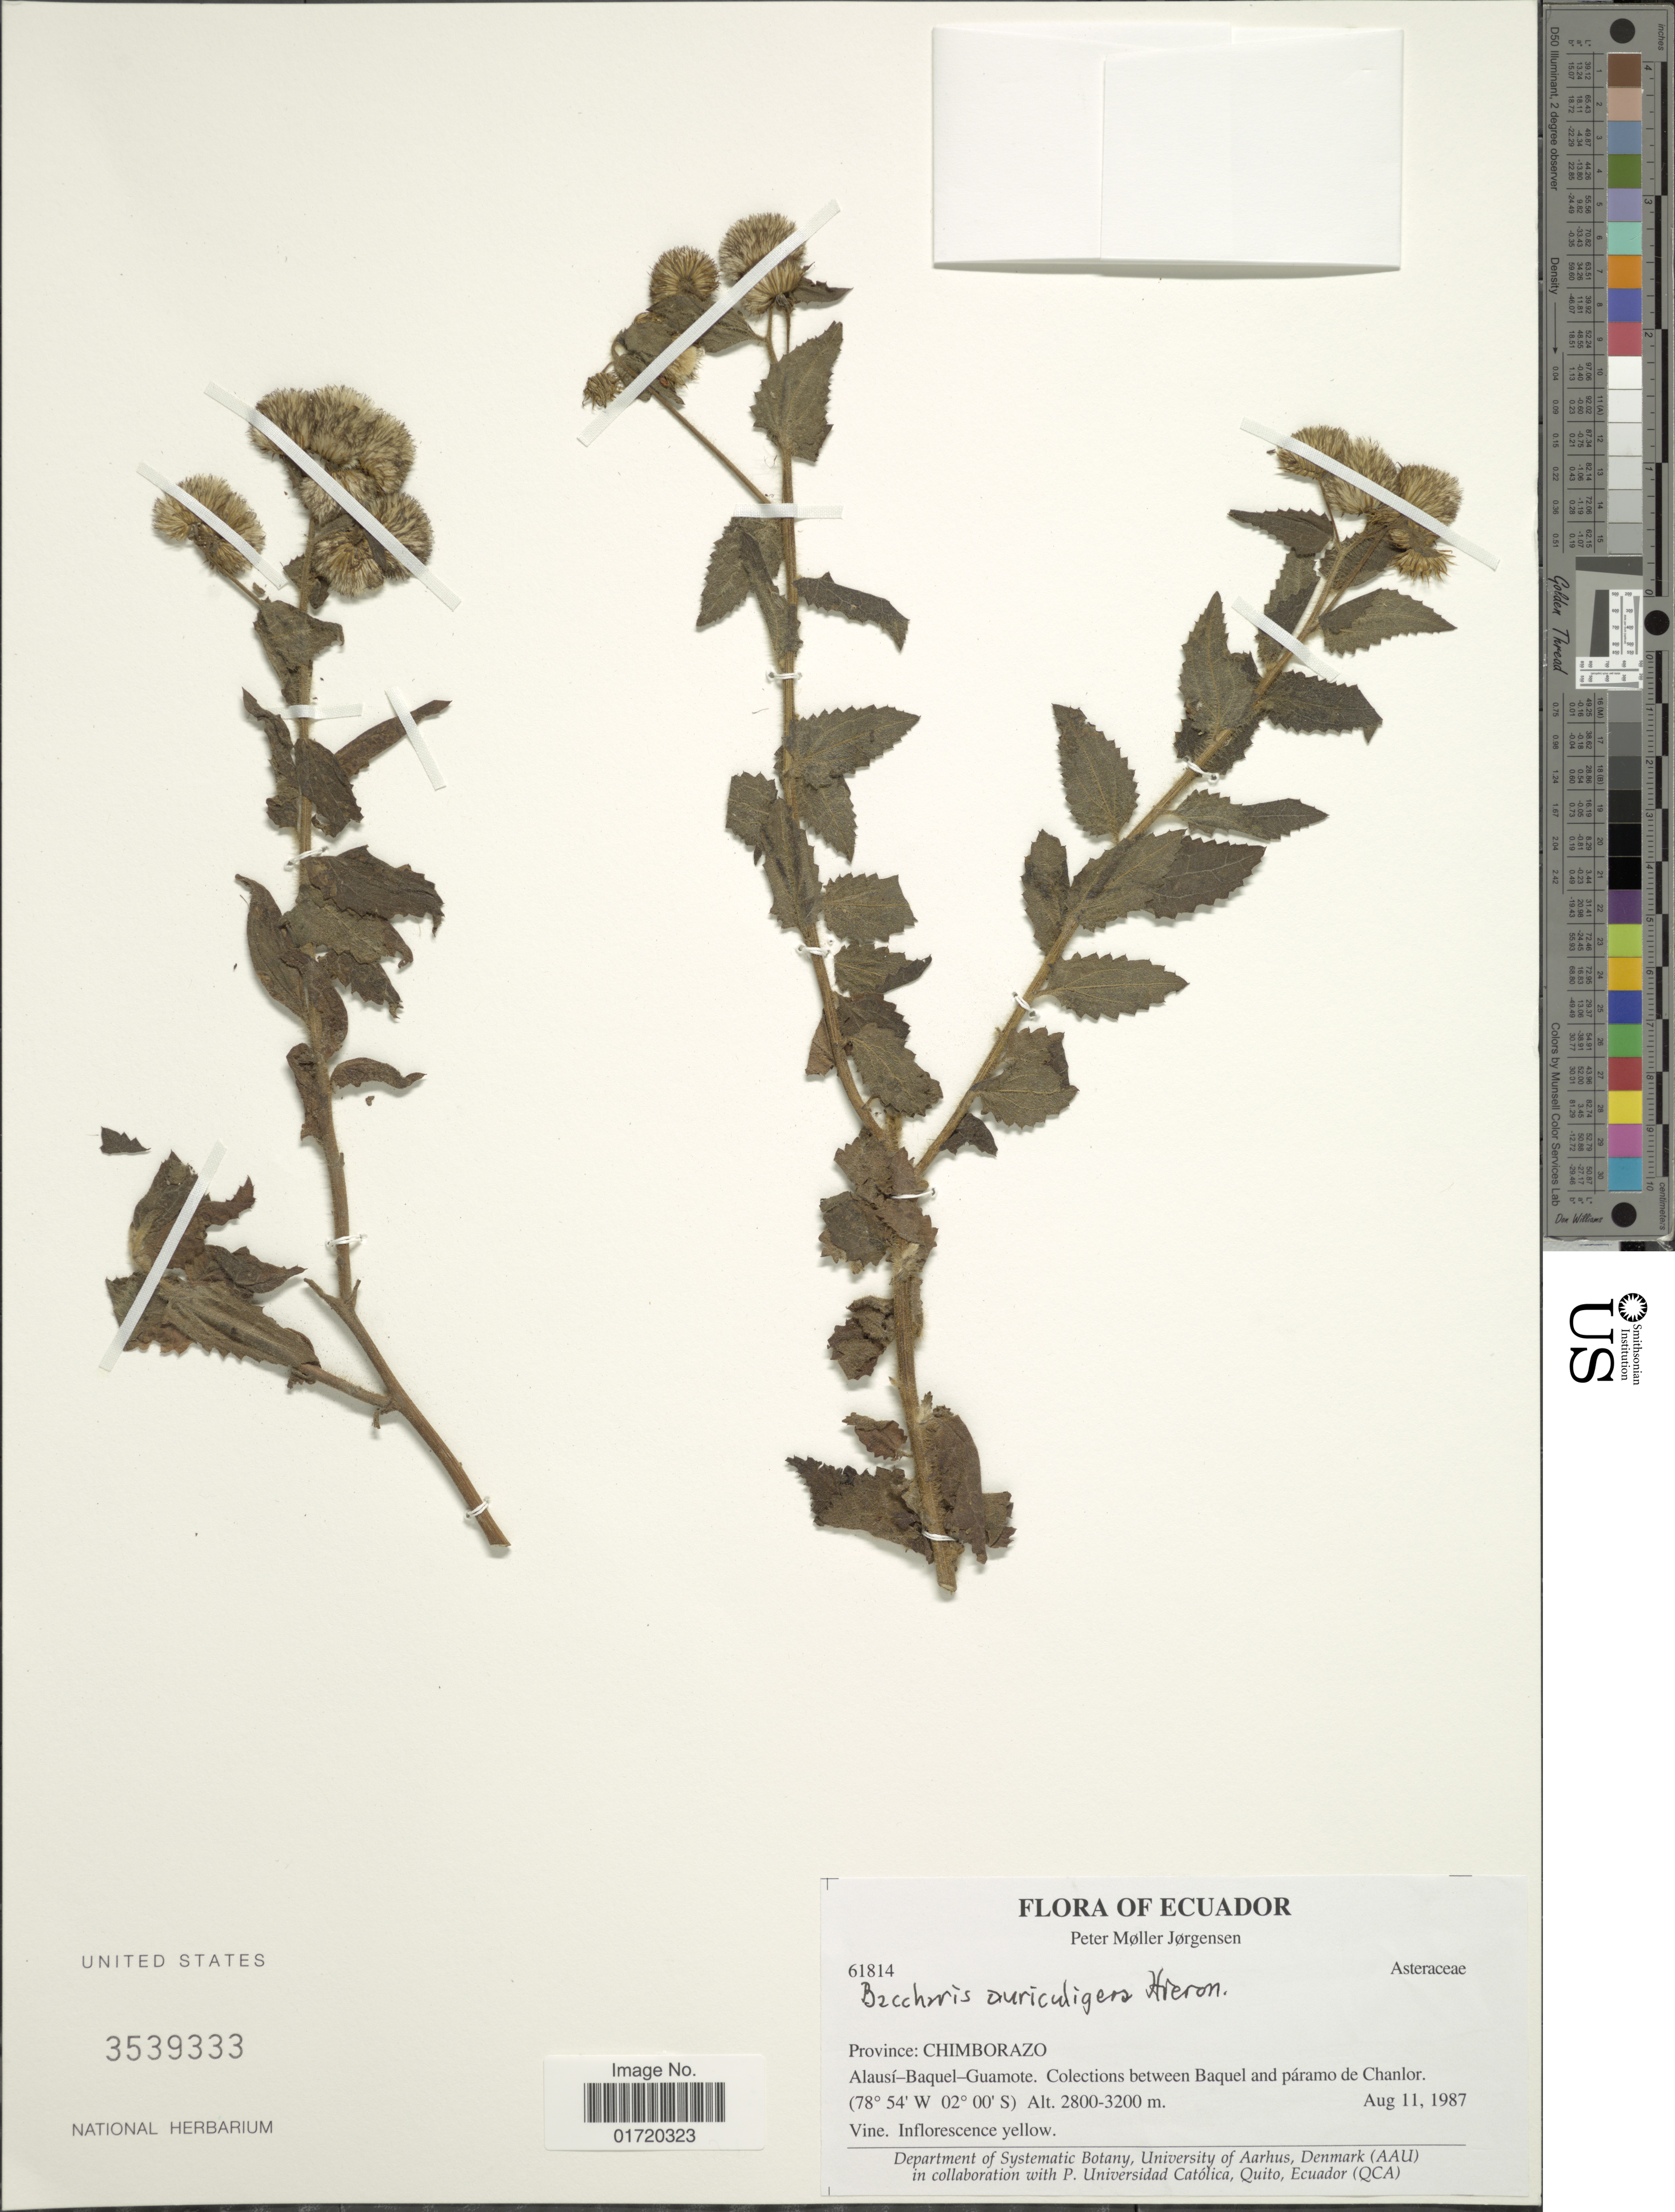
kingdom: Plantae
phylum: Tracheophyta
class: Magnoliopsida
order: Asterales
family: Asteraceae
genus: Baccharis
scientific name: Baccharis auriculigera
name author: Hieron.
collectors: P. Jörgensen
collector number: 61814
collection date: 1987-08-11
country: Ecuador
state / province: Chimborazo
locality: Alausi-Baquel-Guamote, between Baquel and paramo de Chanlor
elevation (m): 2800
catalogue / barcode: US 3539333